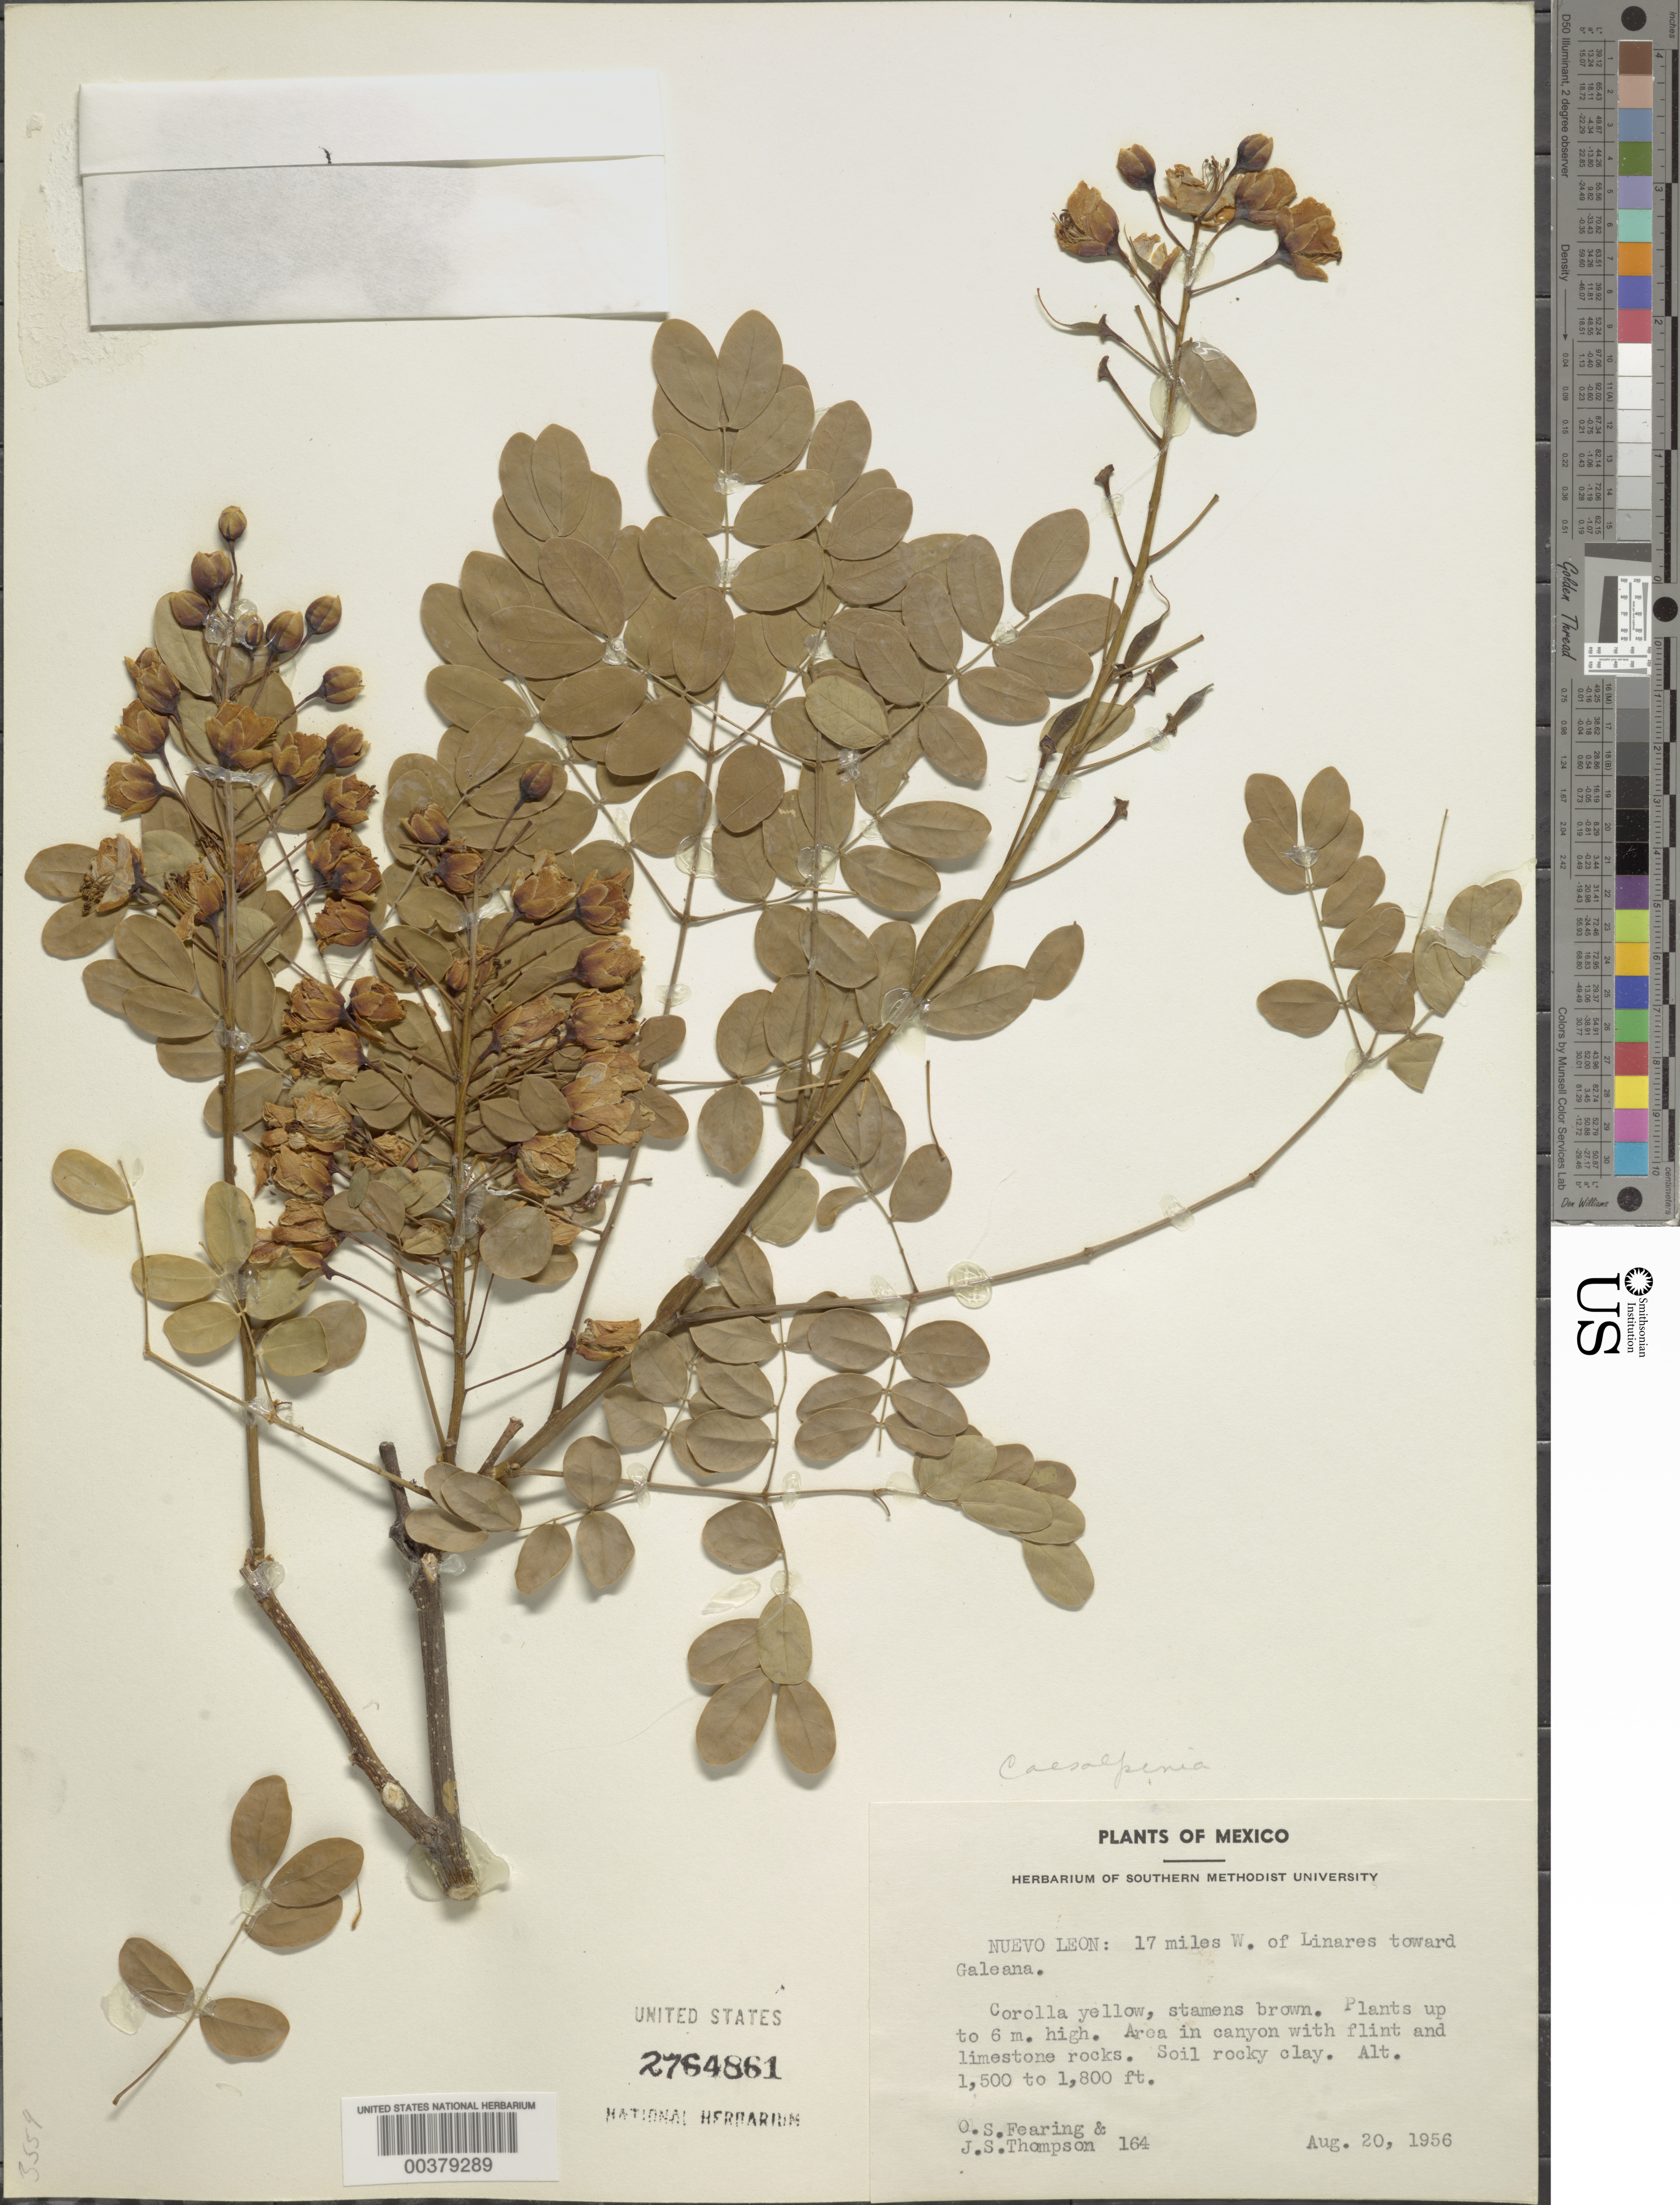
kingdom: Plantae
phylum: Tracheophyta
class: Magnoliopsida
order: Fabales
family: Fabaceae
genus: Caesalpinia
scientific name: Caesalpinia sp.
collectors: O. S. Fearing & J. S. Thompson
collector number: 164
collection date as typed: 20 Aug 1956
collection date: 1956-08-20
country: Mexico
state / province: Nuevo León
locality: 17 mi W of Linares toward Galeana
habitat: Area in canyon with flint and limestone rocks; soil rocky clay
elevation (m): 457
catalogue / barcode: US 2764861